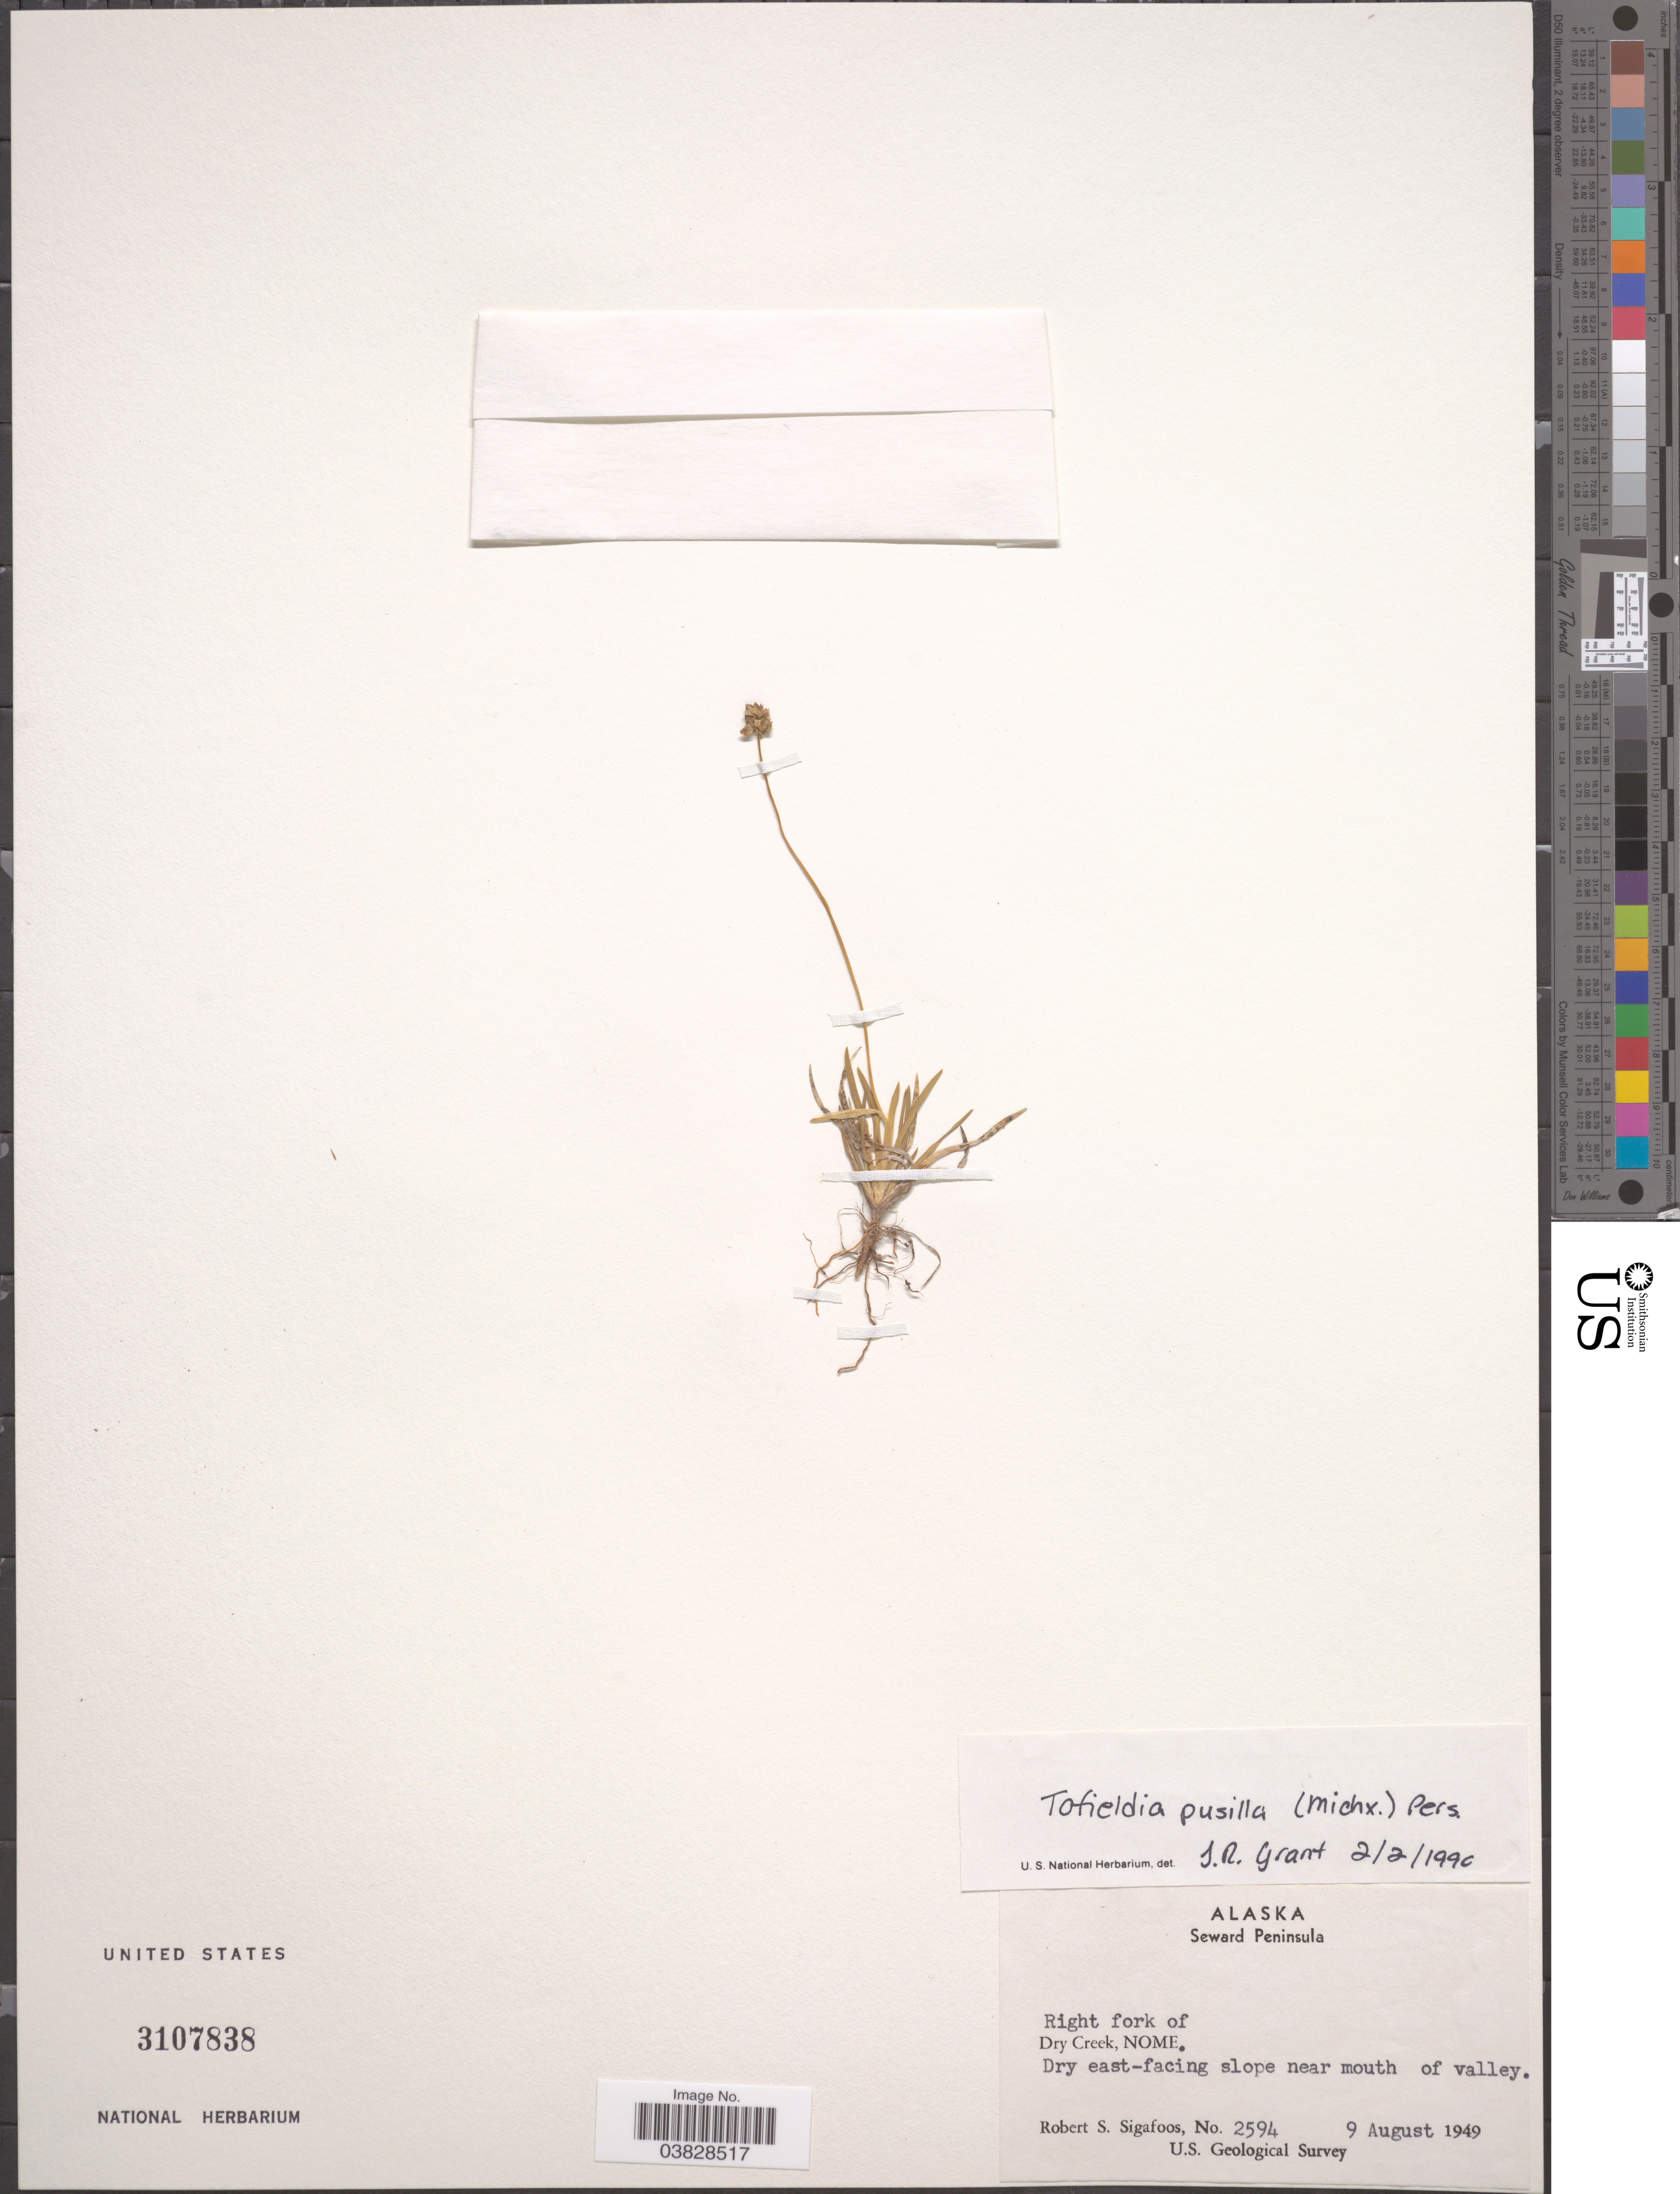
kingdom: Plantae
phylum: Tracheophyta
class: Liliopsida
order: Alismatales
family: Tofieldiaceae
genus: Tofieldia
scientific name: Tofieldia pusilla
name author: (Michx.) Pers.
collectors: R. Sigafoos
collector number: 2594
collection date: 1949-08-09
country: United States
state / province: Alaska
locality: Seward Peninsula. Right fork of Dry Creek, Nome. Dry east-facing slope near mouth of valley.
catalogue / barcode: US 3107838